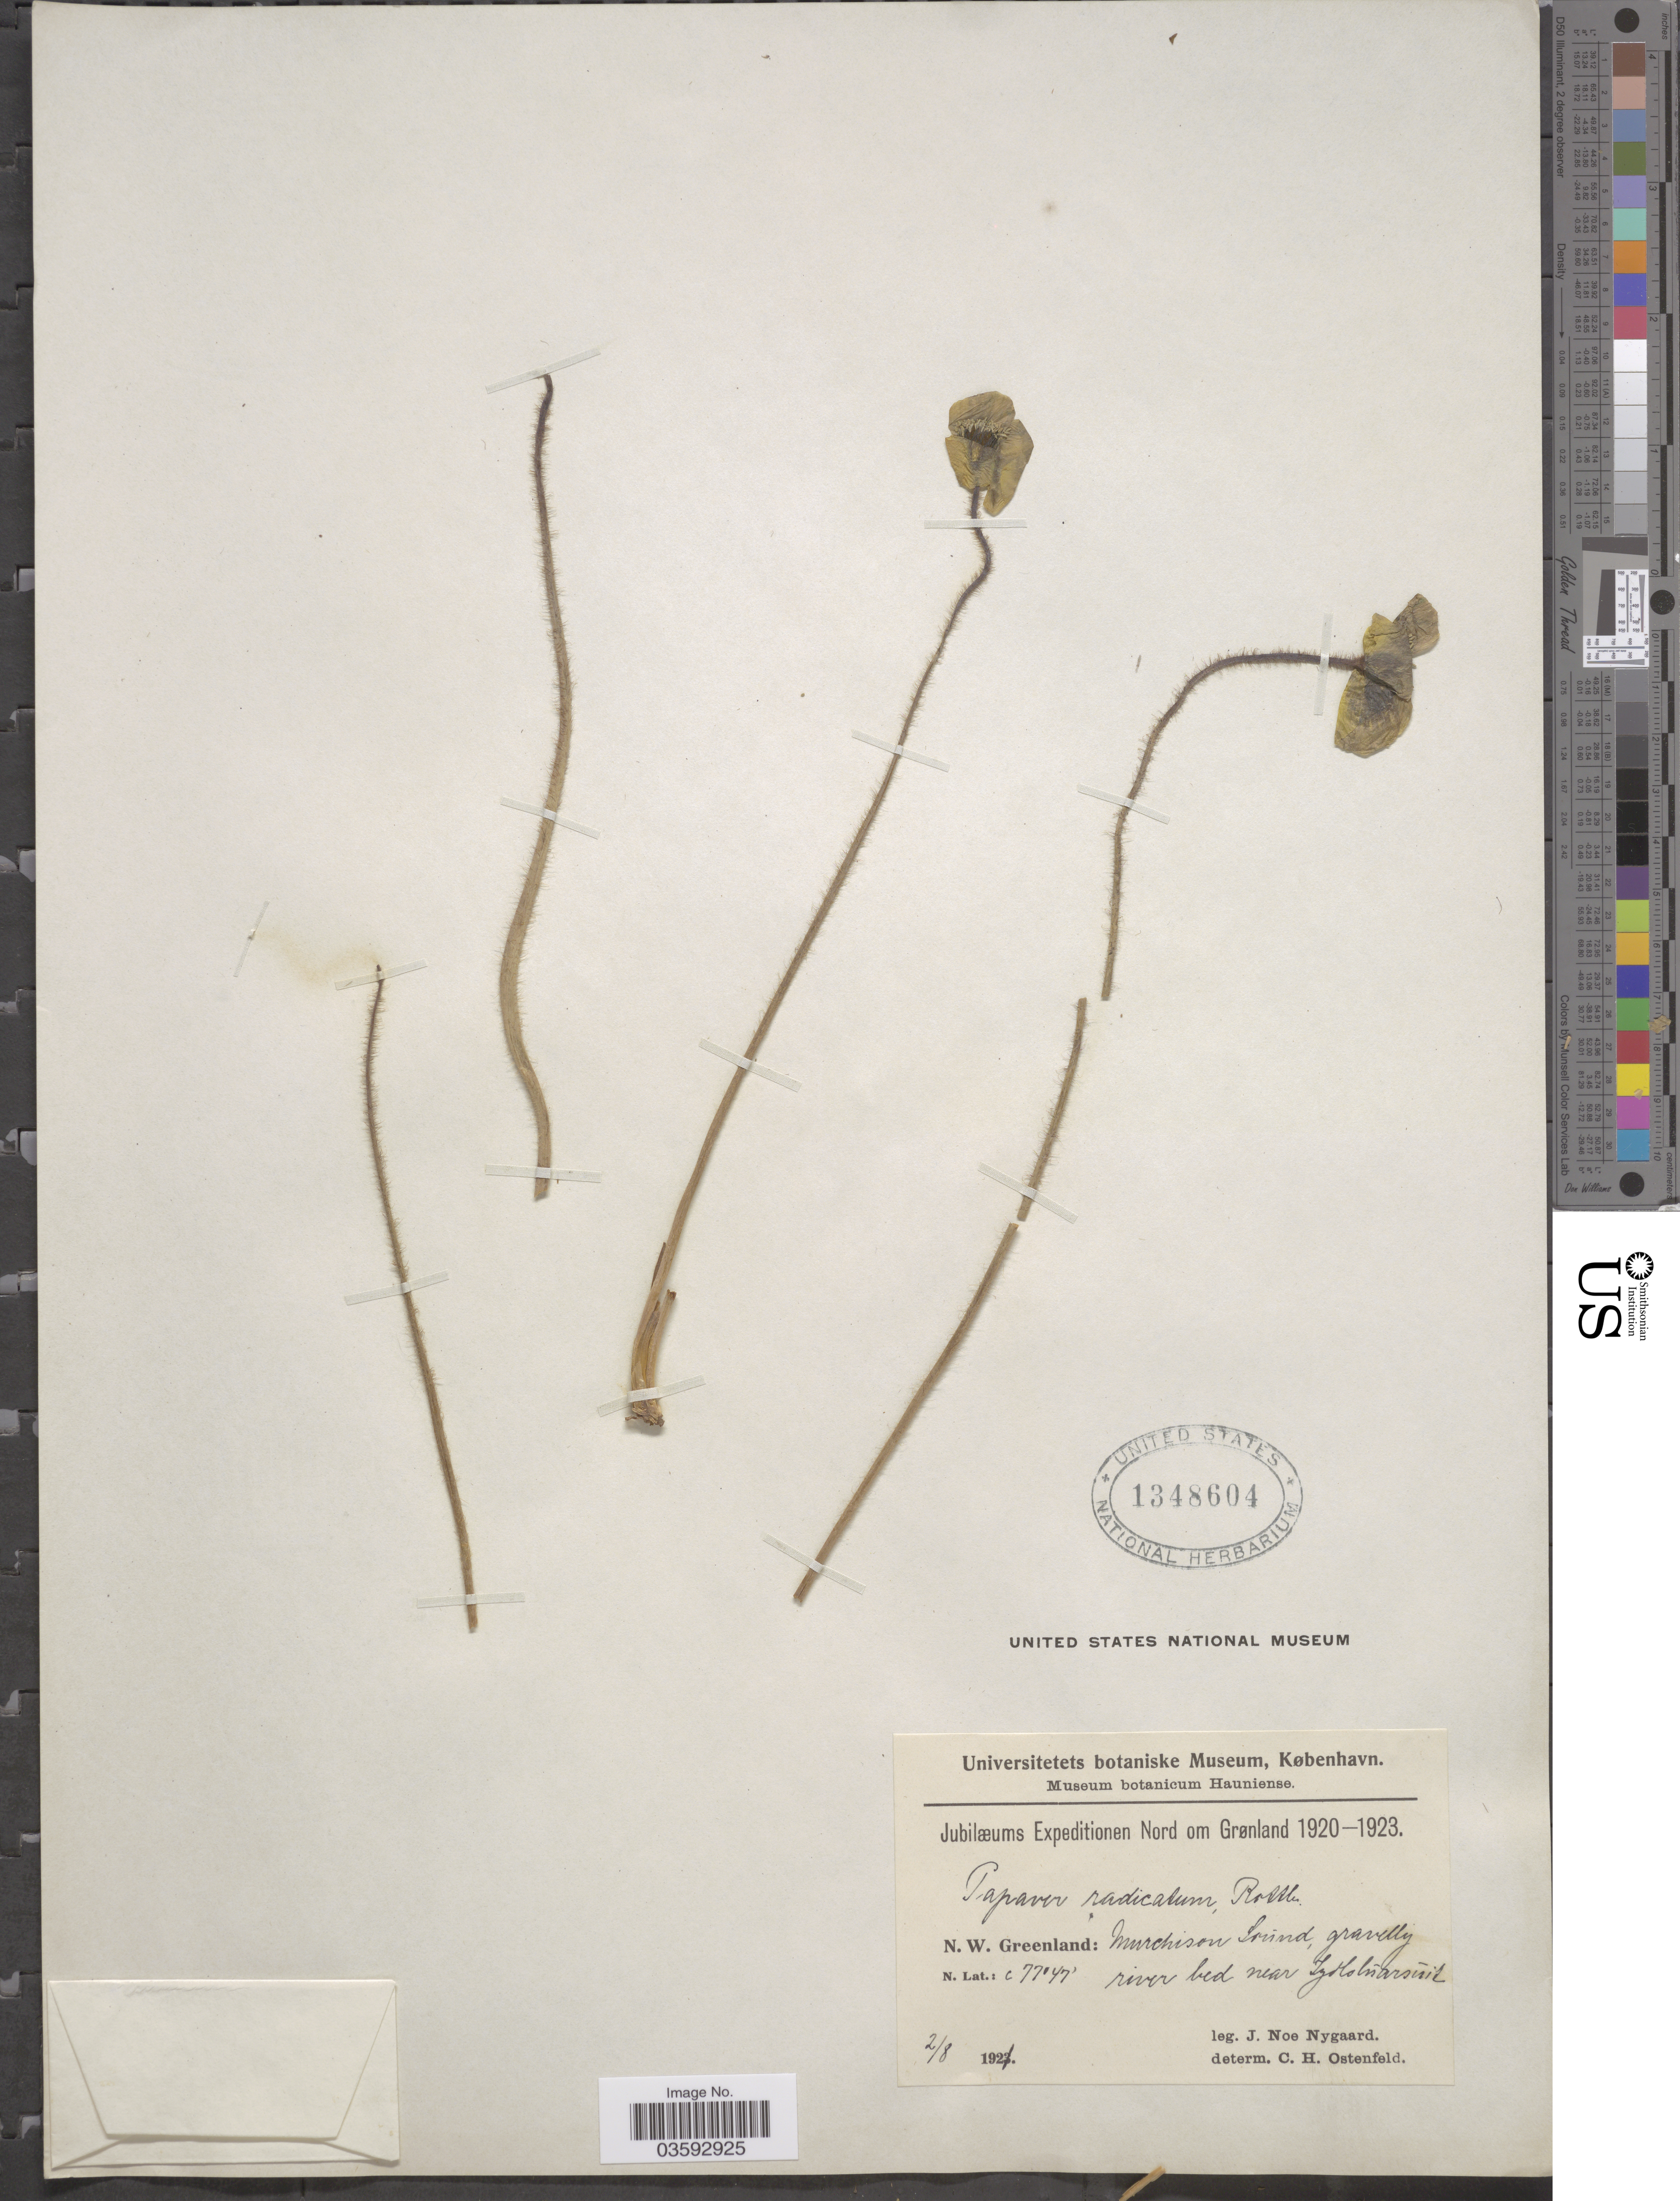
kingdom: Plantae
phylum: Tracheophyta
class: Magnoliopsida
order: Ranunculales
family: Papaveraceae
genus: Papaver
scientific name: Papaver radicatum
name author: Rottb.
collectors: J. Nygaard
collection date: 1921-08-02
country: Greenland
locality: North om Grønland. N.W. Greenland: Murchison Sound, gravelly river bed near Igdloluarsuit.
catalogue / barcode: US 1348604